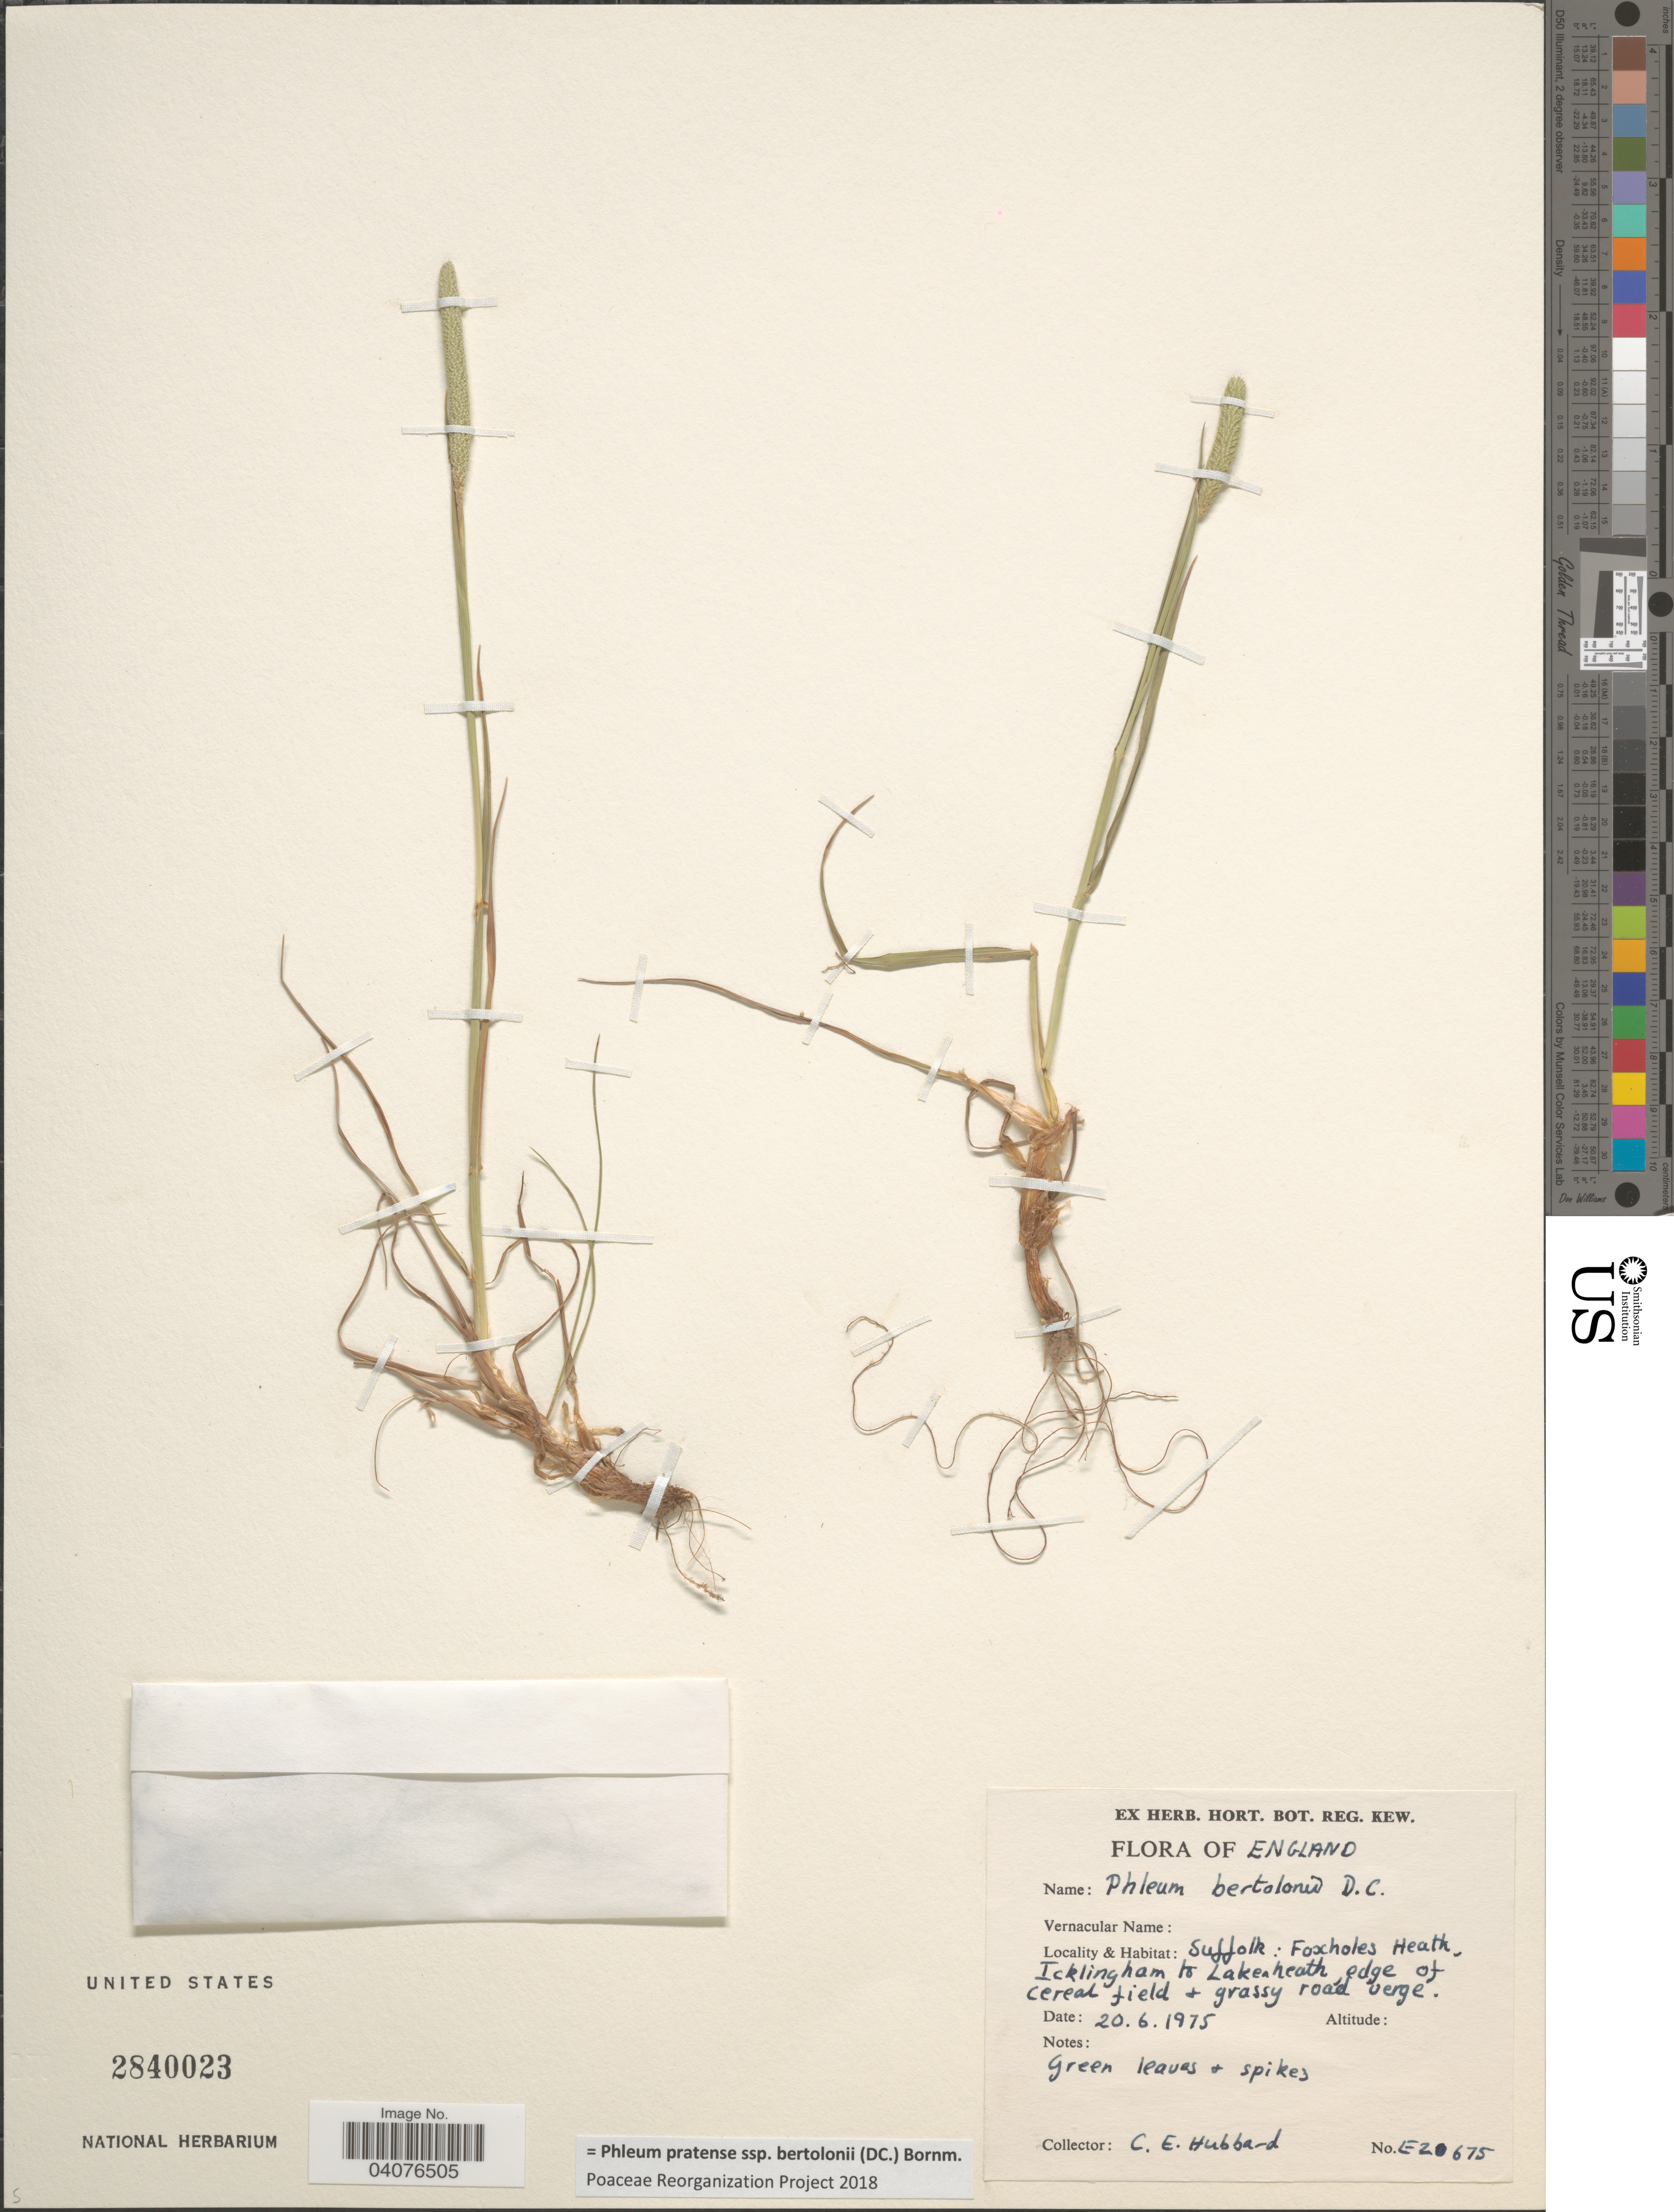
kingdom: Plantae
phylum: Tracheophyta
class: Liliopsida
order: Poales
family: Poaceae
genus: Phleum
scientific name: Phleum pratense subsp. bertolonii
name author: (DC.) Bornm.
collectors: C. E. Hubbard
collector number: E20675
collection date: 1975-06-20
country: United Kingdom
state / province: England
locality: Suffolk: Foxholes Heath, Icklingham to Lakenheath, edge of cereal field & grassy road verge.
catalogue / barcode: US 2840023